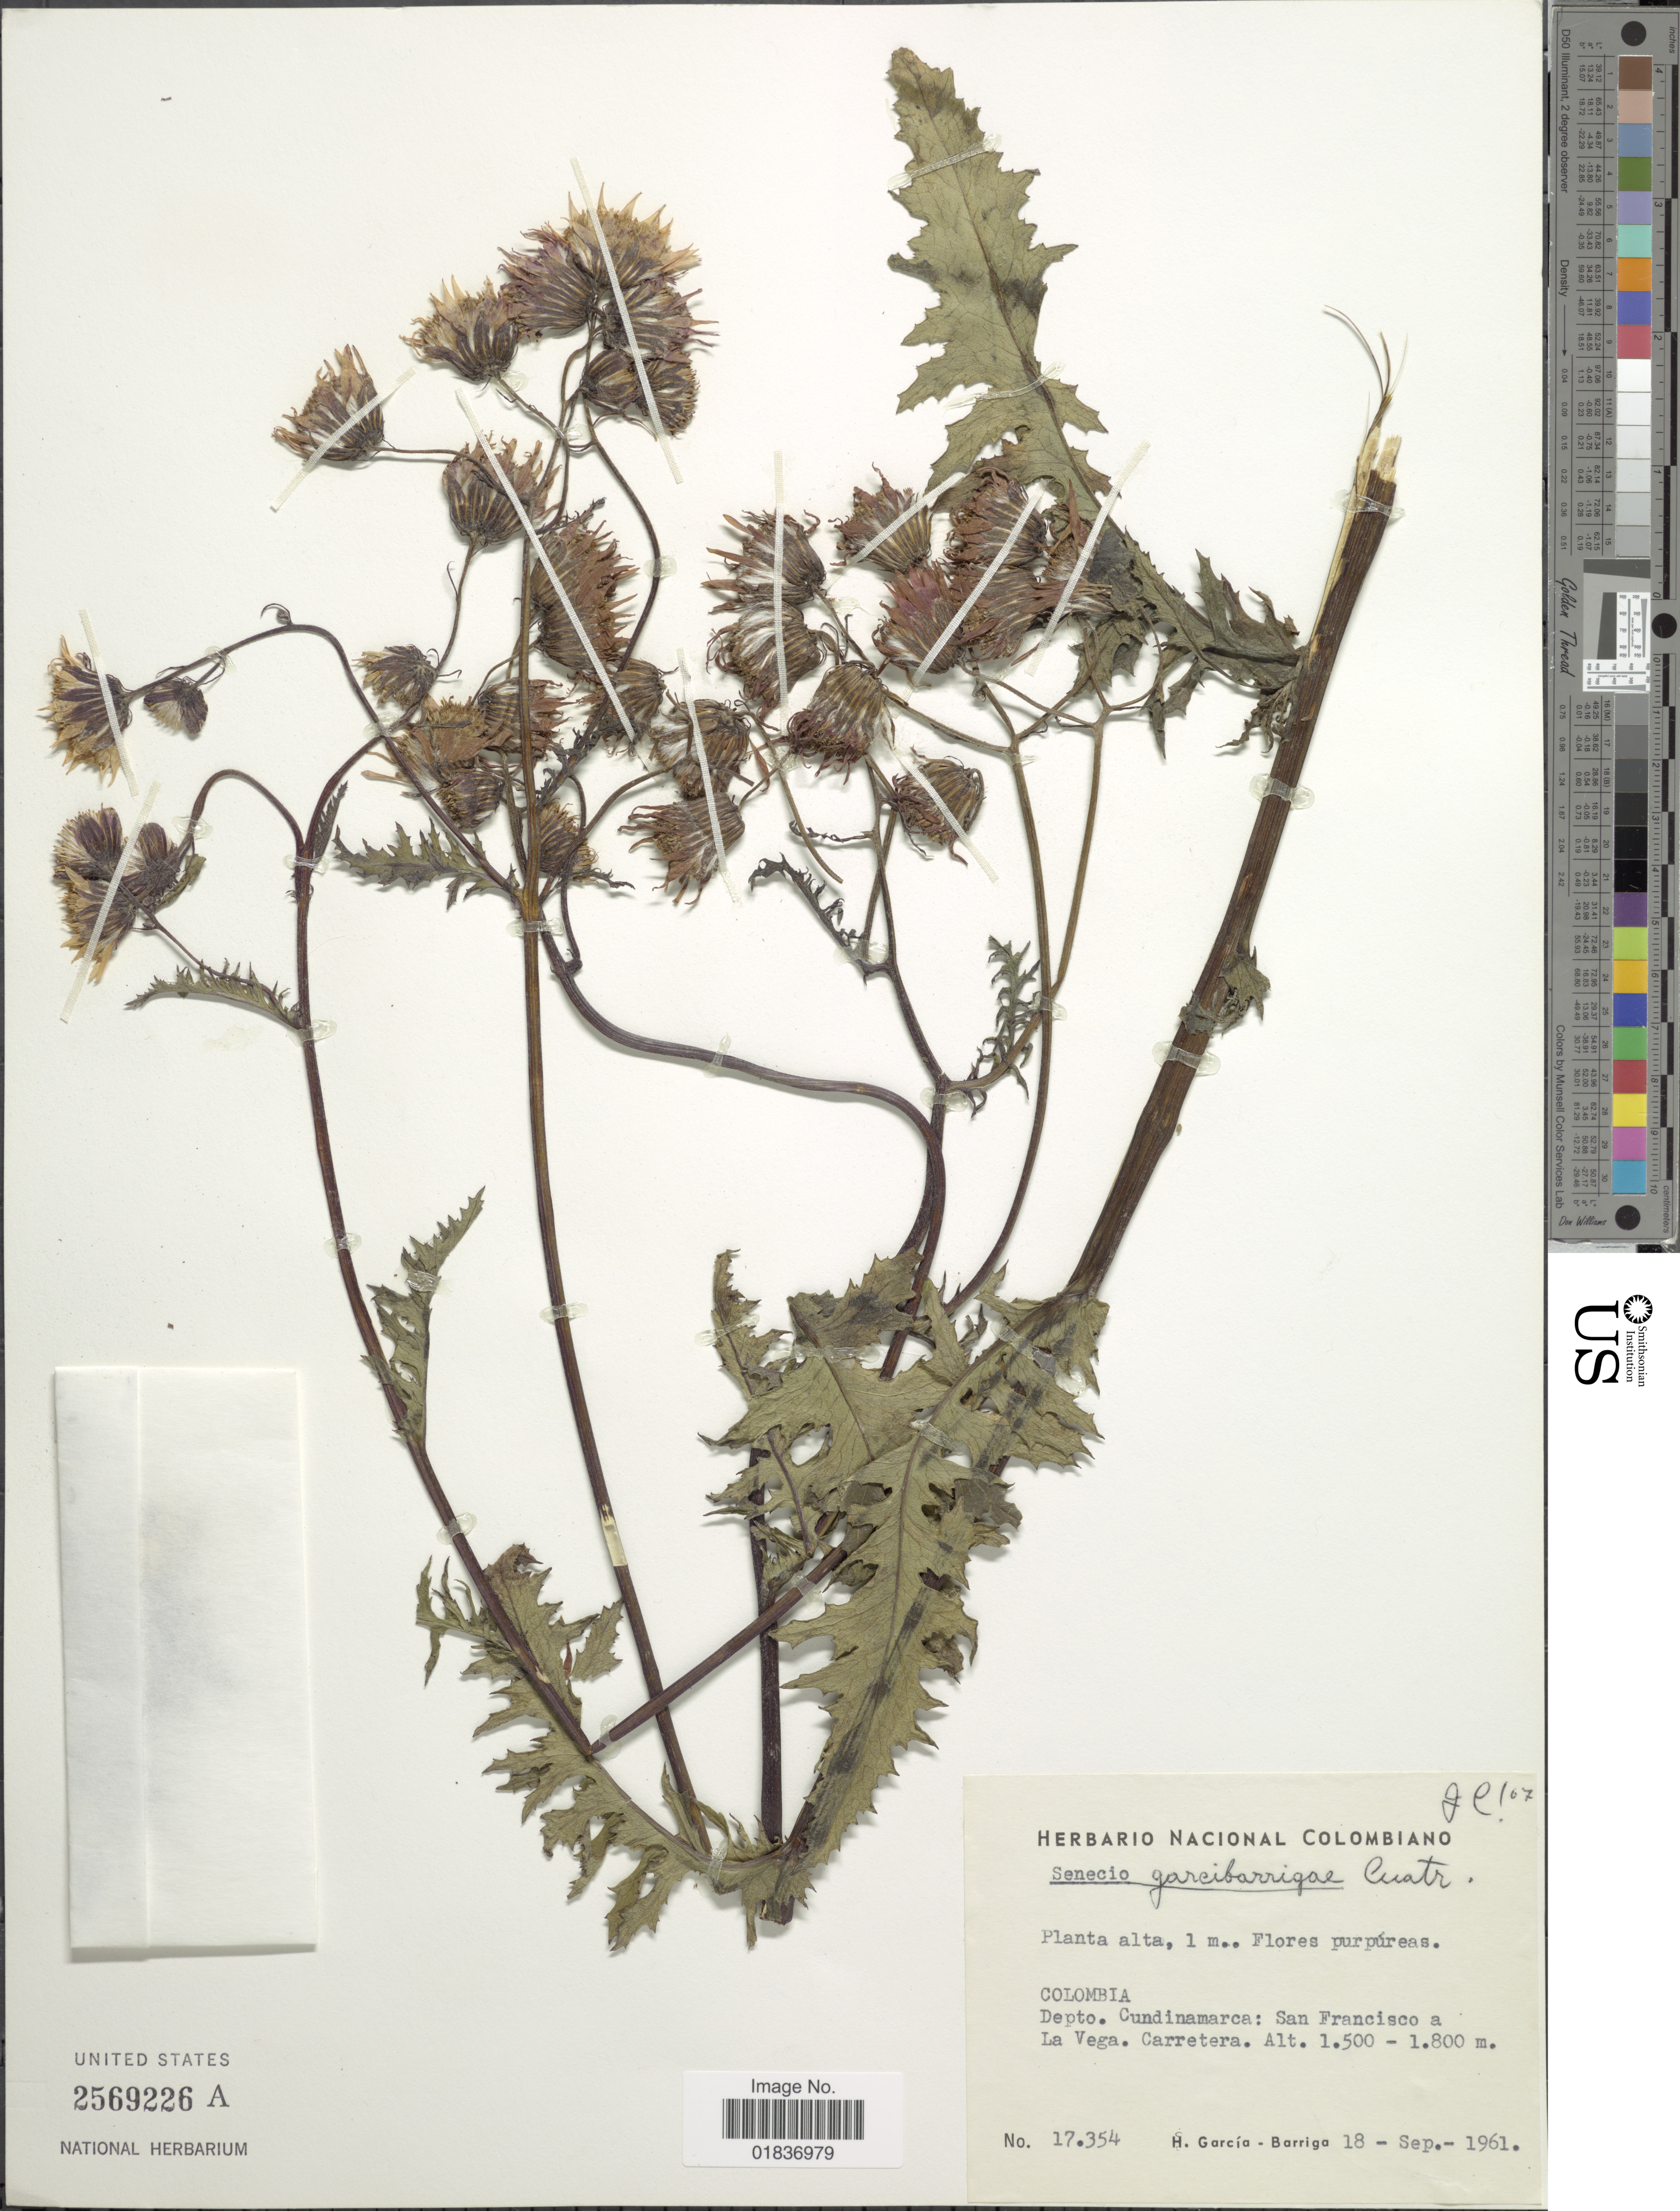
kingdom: Plantae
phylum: Tracheophyta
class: Magnoliopsida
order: Asterales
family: Asteraceae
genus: Senecio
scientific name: Senecio garcibarrigae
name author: Cuatrec.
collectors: H. García Barriga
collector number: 17354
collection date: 1961-09-18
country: Colombia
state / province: Cundinamarca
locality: Depto. Cundinamarca: San Francisco a L;a Vega. Carrertera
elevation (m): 1500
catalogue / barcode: US 2569226A